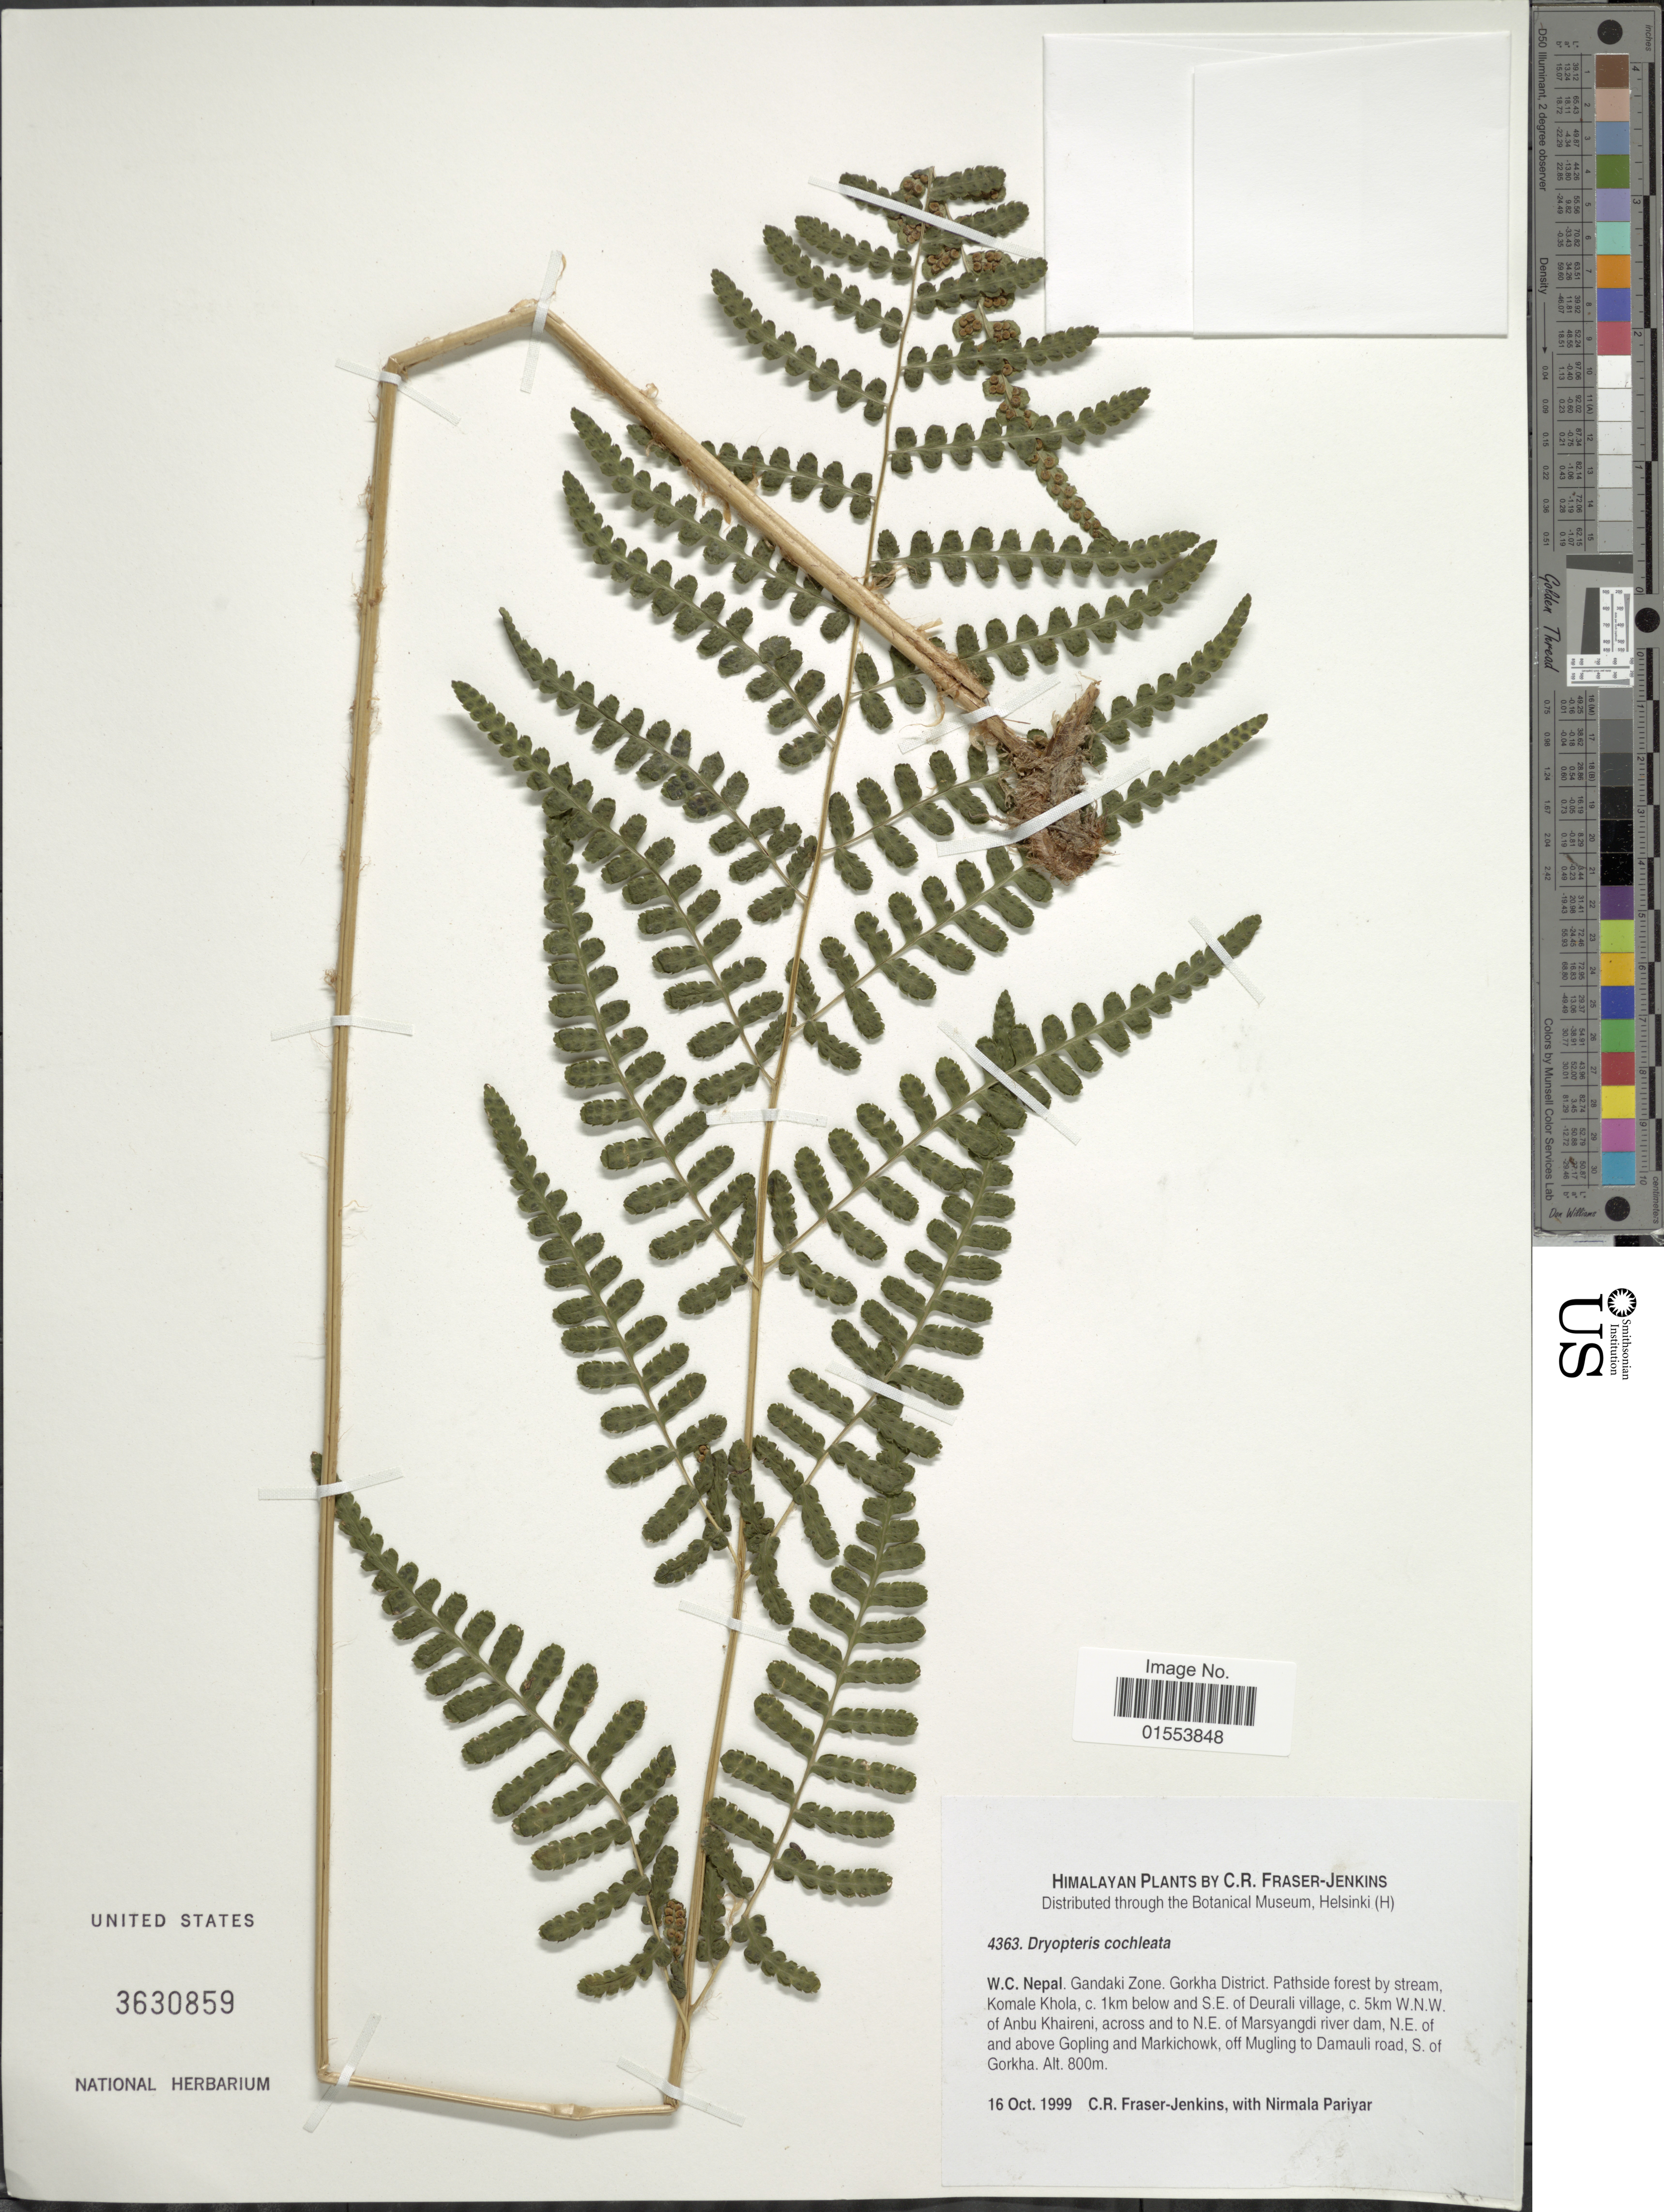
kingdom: Plantae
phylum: Tracheophyta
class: Polypodiopsida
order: Polypodiales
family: Dryopteridaceae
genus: Dryopteris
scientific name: Dryopteris cochleata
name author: (D. Don) C. Chr.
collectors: C. R. Fraser-Jenkins & N. Pariyar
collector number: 4363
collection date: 1999-10-16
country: Nepal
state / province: Gandaki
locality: Himalayan, W. C. Nepal. Gandaki Zone. Gorkha District, Pathside forest by stream, Komale Khola, c. 1 km below and S.E. of Deurali Deurali village, c.5km W.N.W. of Anbu Khaireni, across and to N.E. of Marsyangdi river dam, N.E. of and above Gopling and Markichowk, off Mugling to Damauli road, S. of Gorkha.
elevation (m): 800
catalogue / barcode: US 3630859